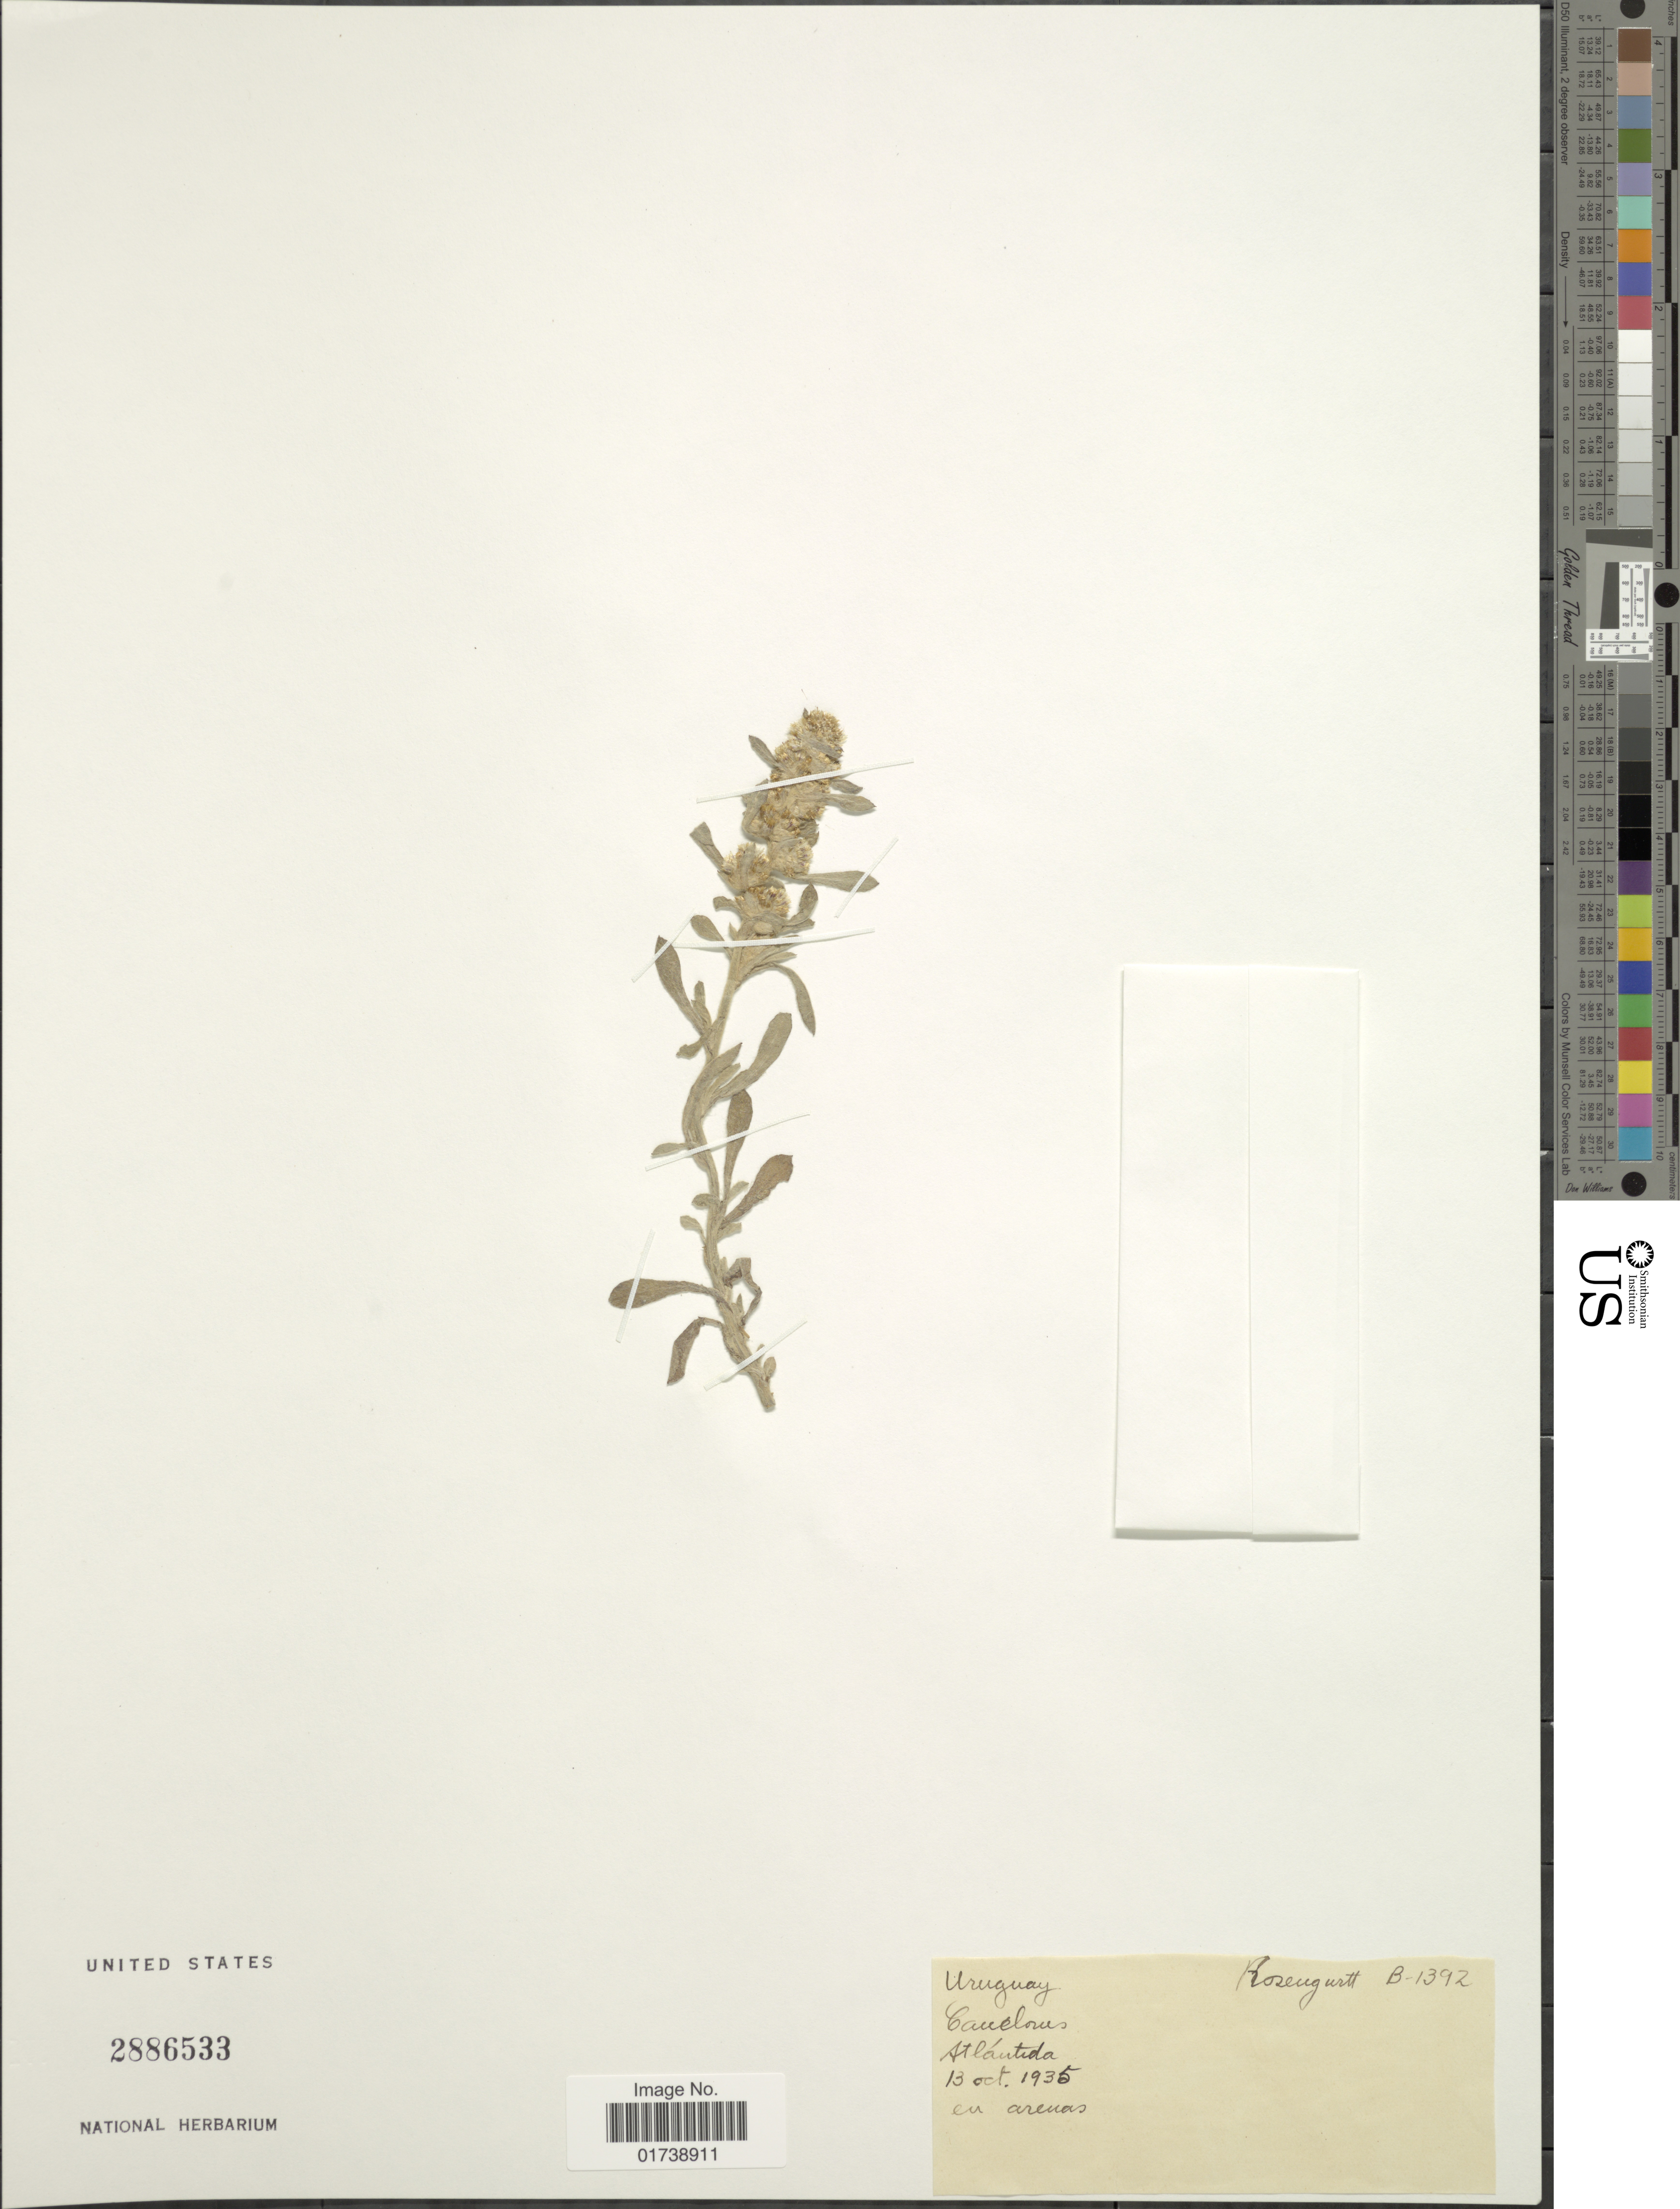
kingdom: Plantae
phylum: Tracheophyta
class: Magnoliopsida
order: Asterales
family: Asteraceae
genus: Gamochaeta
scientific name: Gamochaeta sp.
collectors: Rosengurtt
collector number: B1392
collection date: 1935-10-13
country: Uruguay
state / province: Canelones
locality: Atlantida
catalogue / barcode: US 2886533